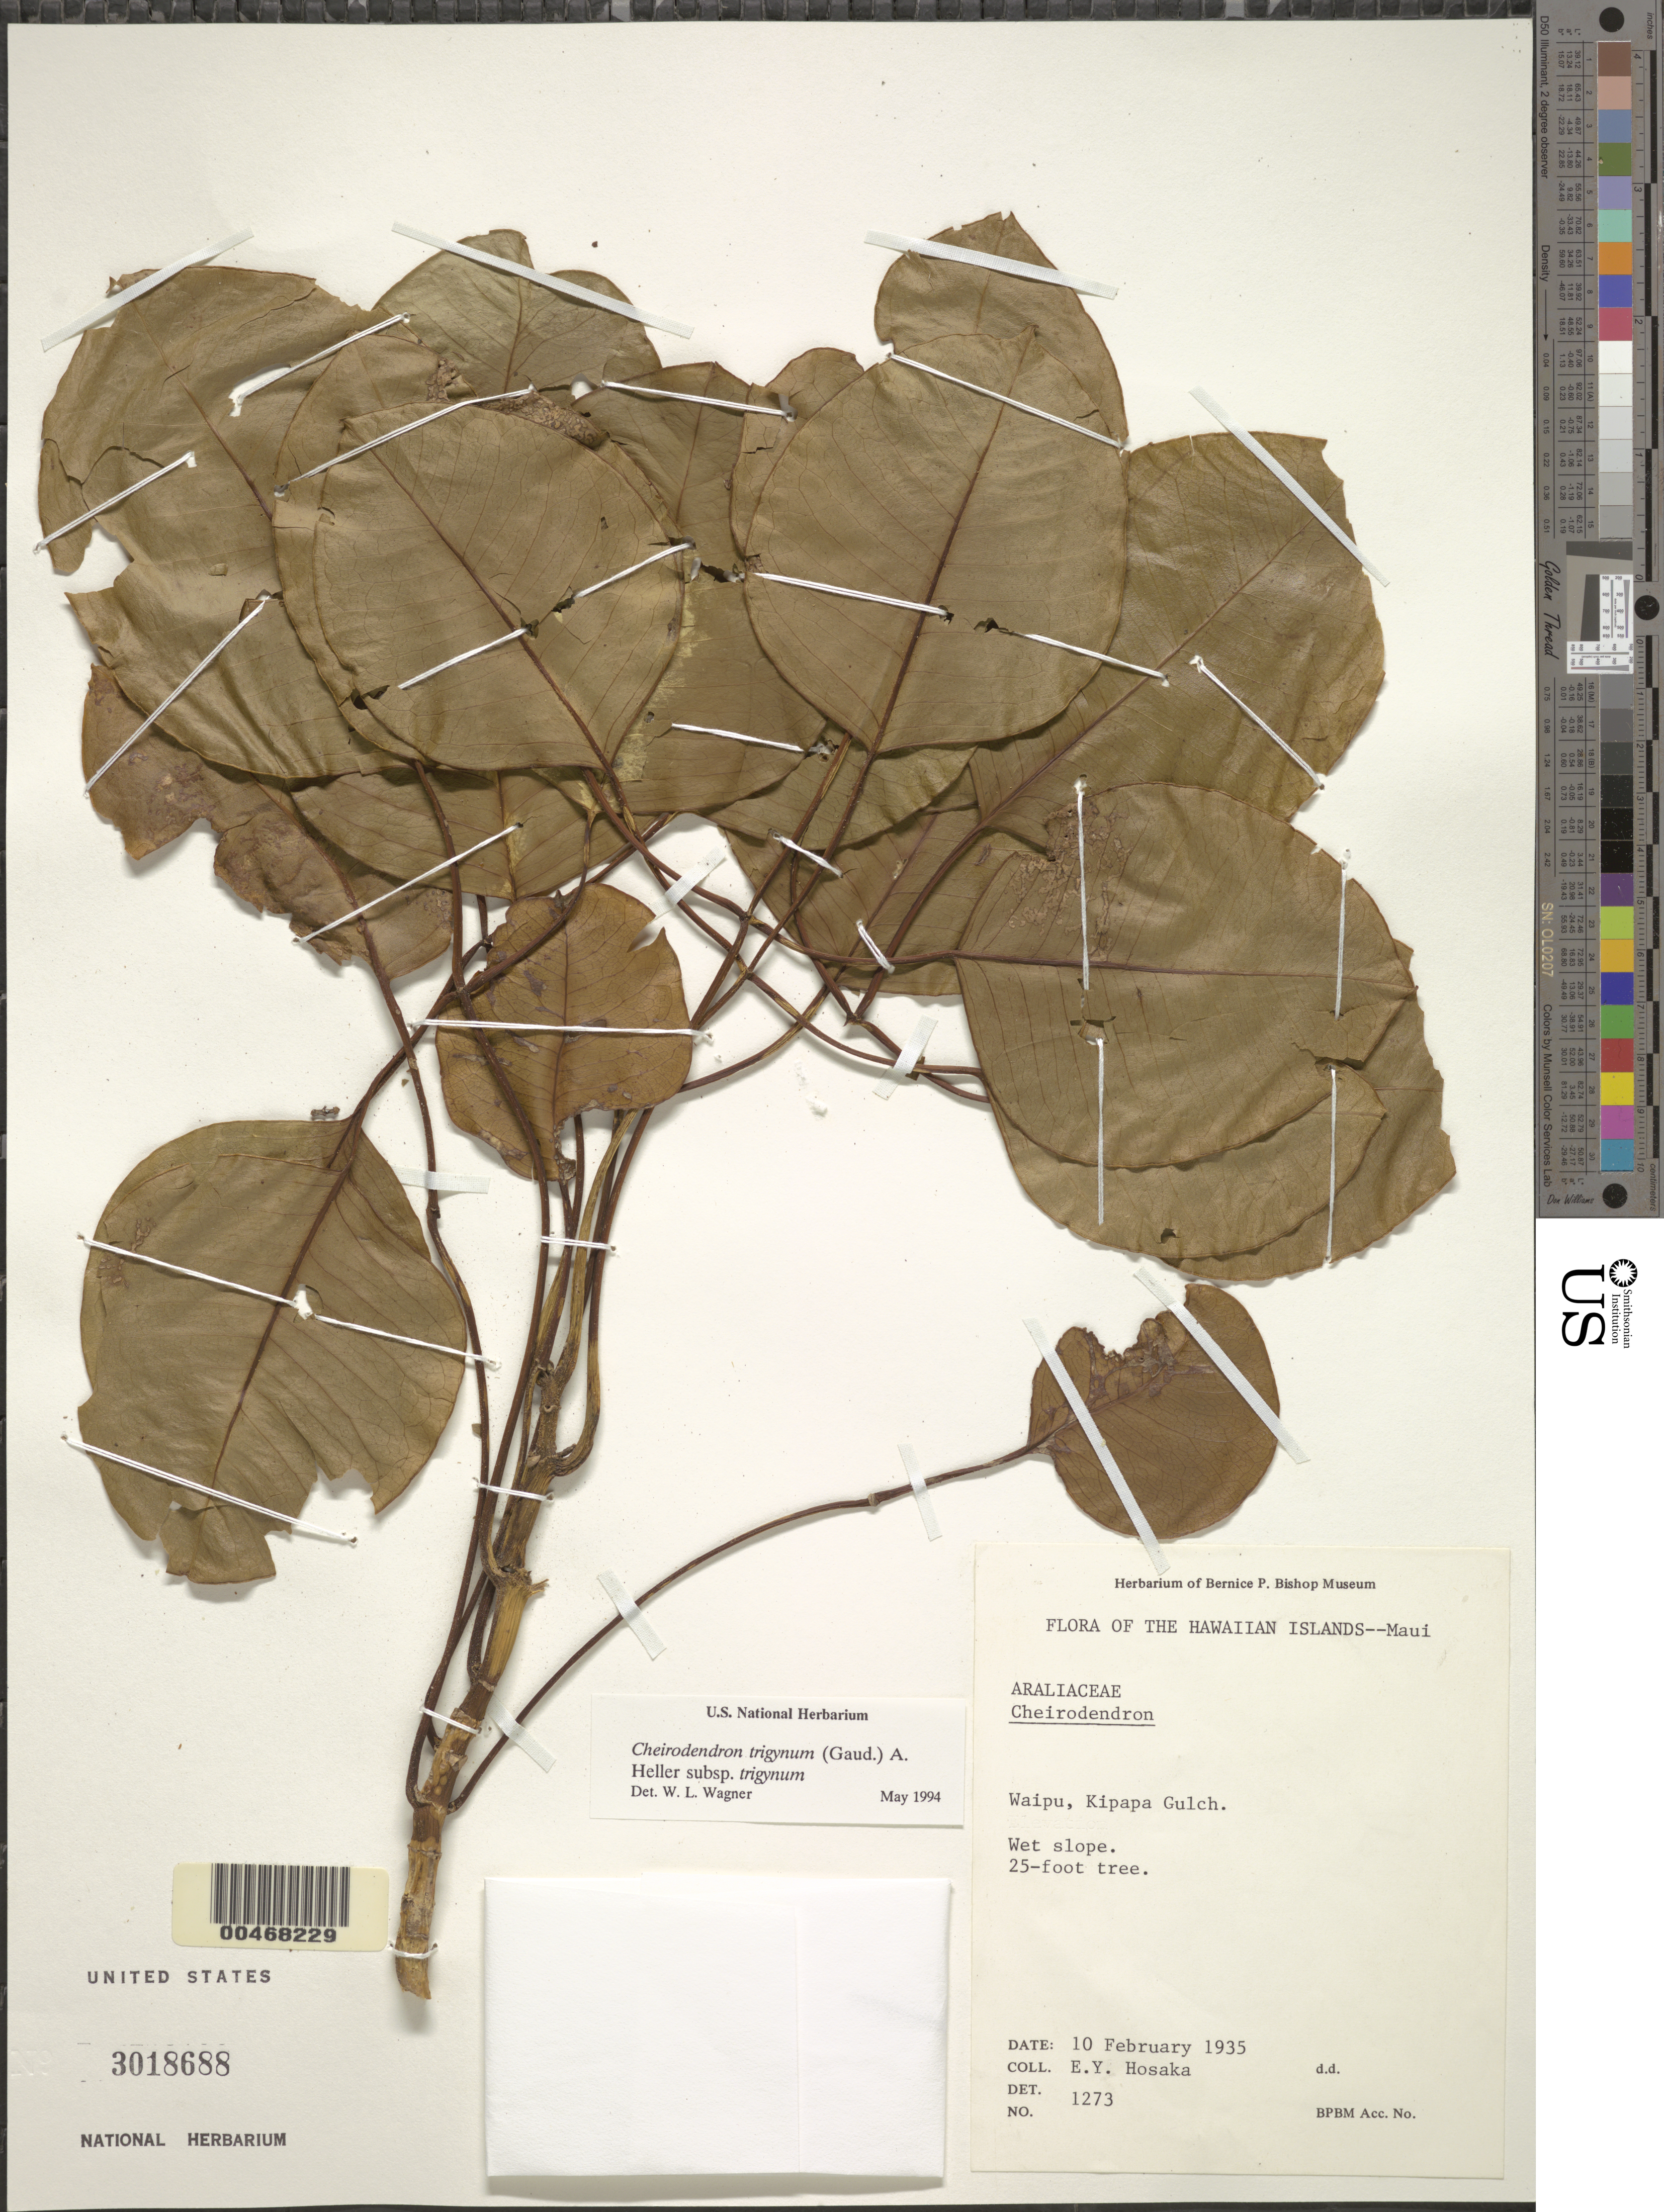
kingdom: Plantae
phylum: Tracheophyta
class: Magnoliopsida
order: Apiales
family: Araliaceae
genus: Cheirodendron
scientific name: Cheirodendron trigynum subsp. trigynum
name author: (Gaudich.) A. Heller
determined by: Wagner, W. L., (BOT), Smithsonian Institution - National Museum of Natural History (UNITED STATES)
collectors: E. Y. Hosaka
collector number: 1273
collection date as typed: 10 Feb 1935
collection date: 1935-02-10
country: United States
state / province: Hawaii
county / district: Maui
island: Maui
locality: Waipu, Kipapa Gulch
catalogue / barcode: US 3018688